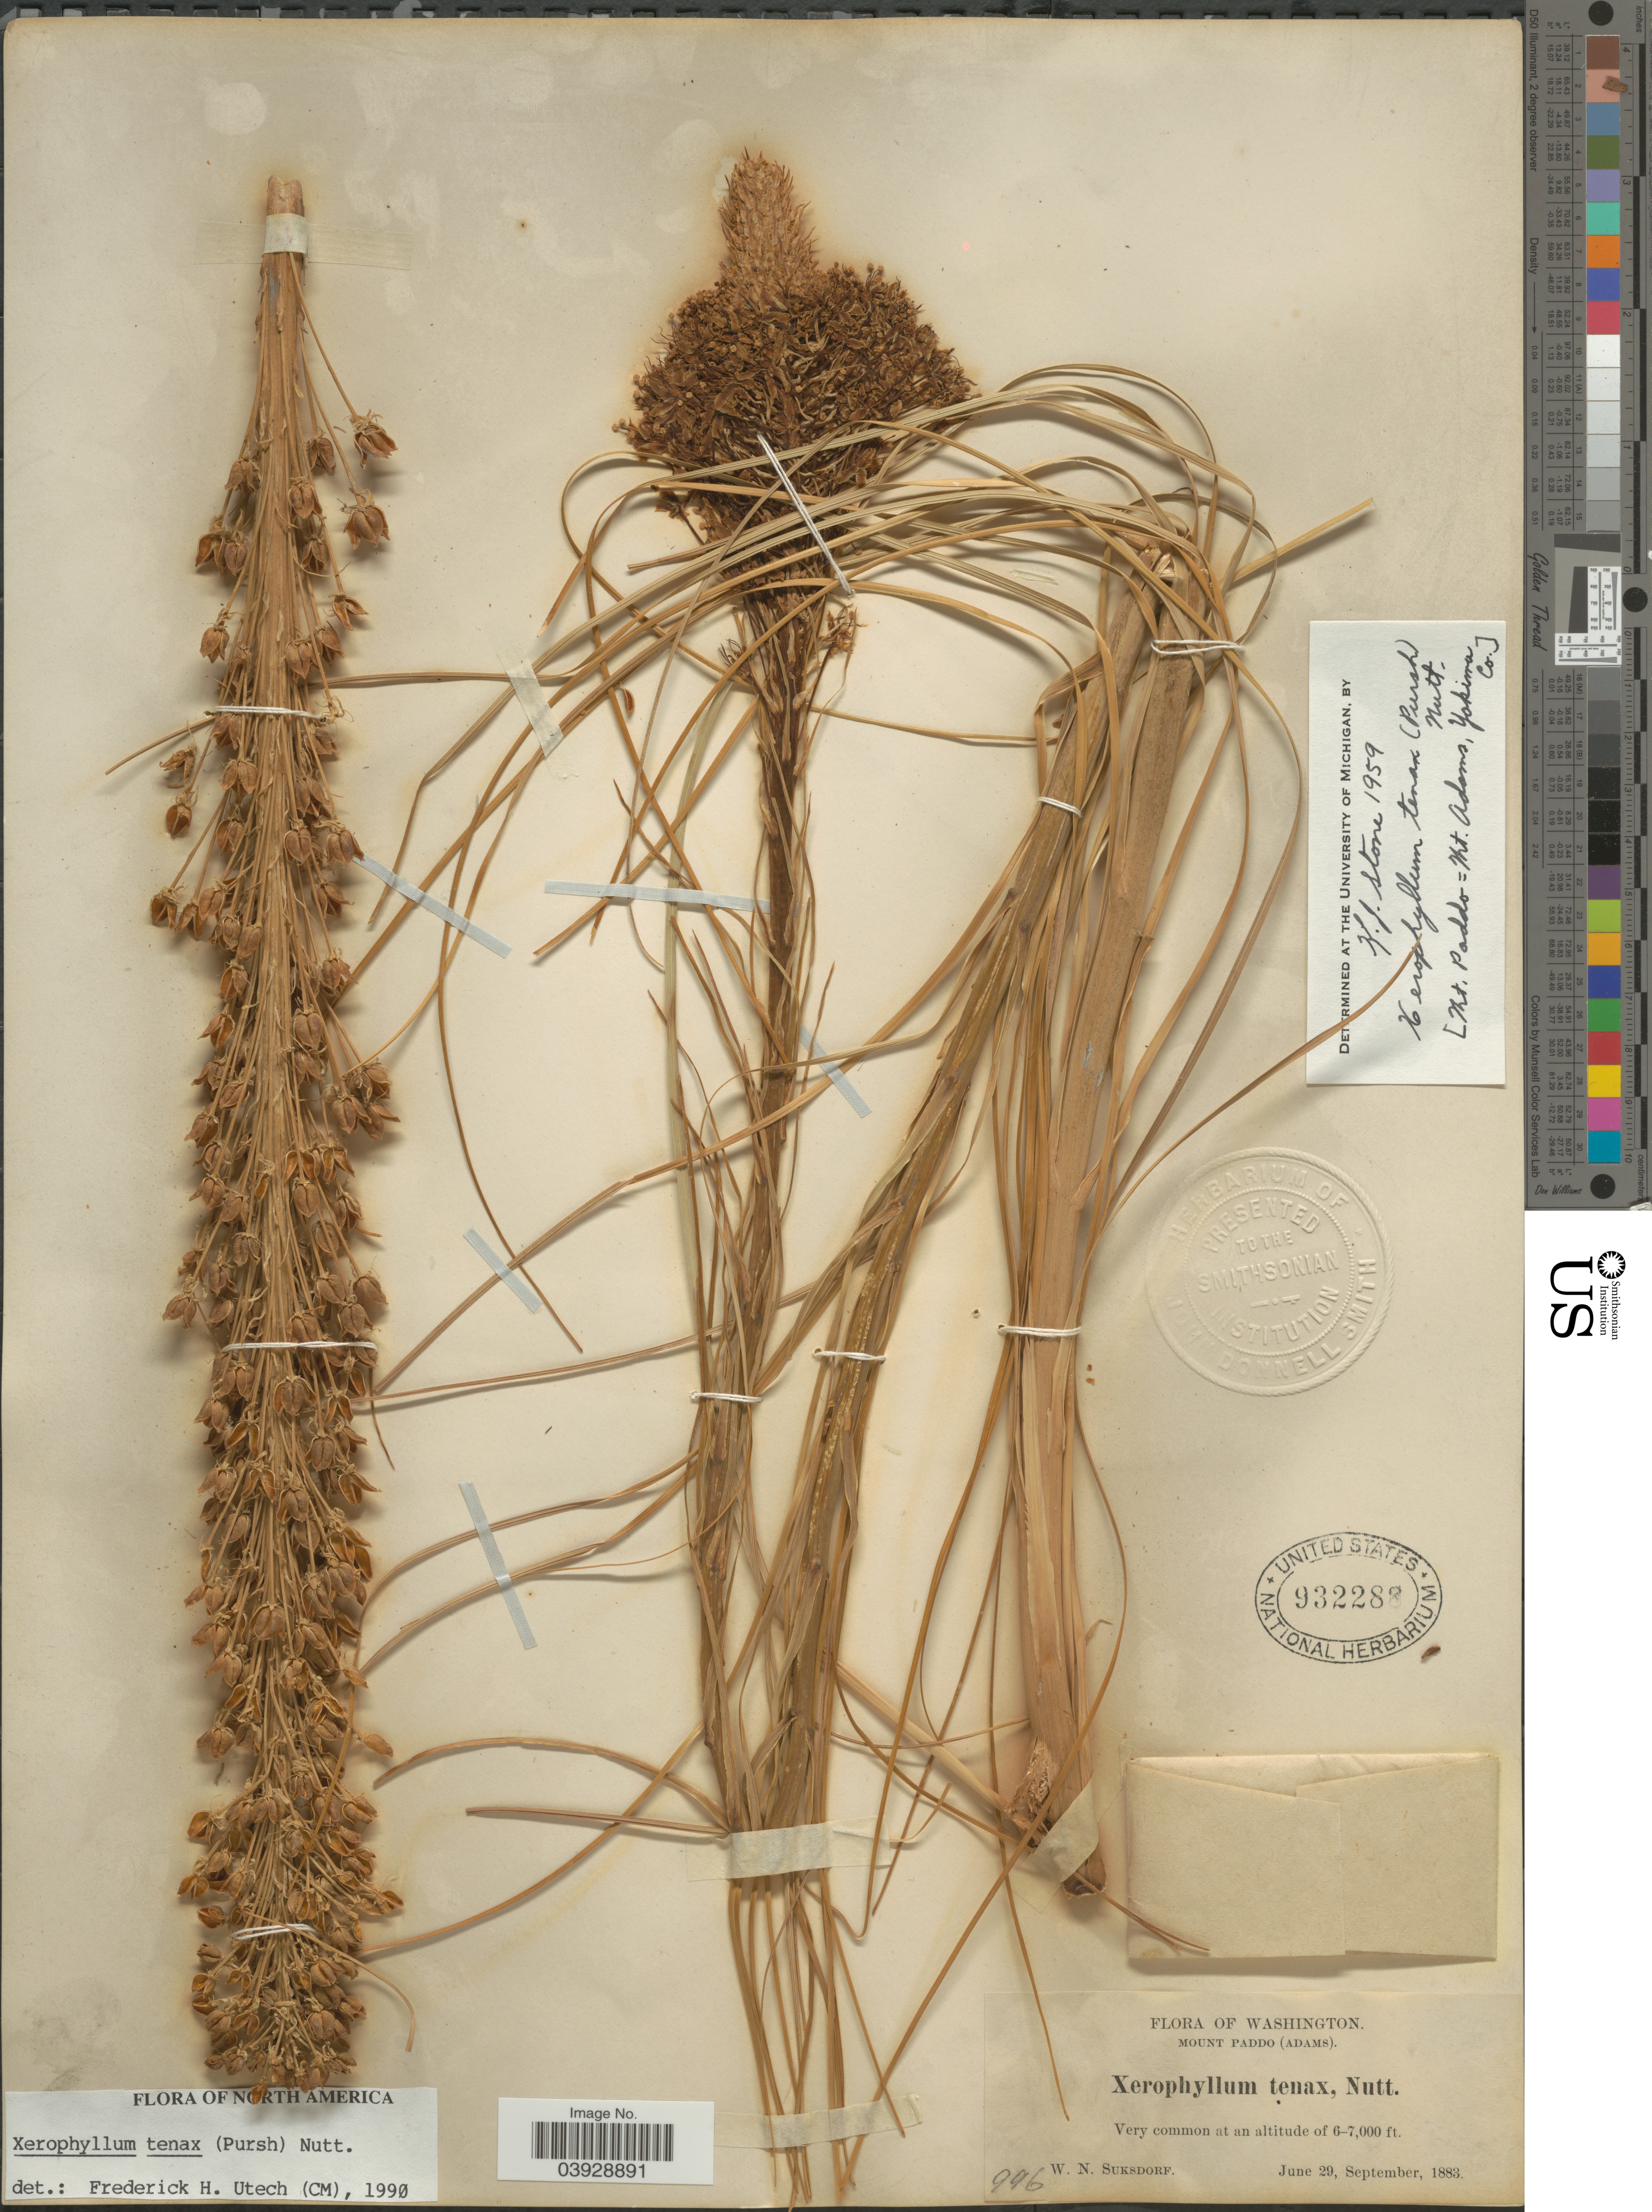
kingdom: Plantae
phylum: Tracheophyta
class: Liliopsida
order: Liliales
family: Melanthiaceae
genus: Xerophyllum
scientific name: Xerophyllum tenax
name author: (Pursh) Nutt.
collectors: W. N. Suksdorf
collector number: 996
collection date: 1883-06-29/1883-09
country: United States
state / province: Washington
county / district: Skamania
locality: Mount Paddo (Adams).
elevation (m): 1829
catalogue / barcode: US 932288